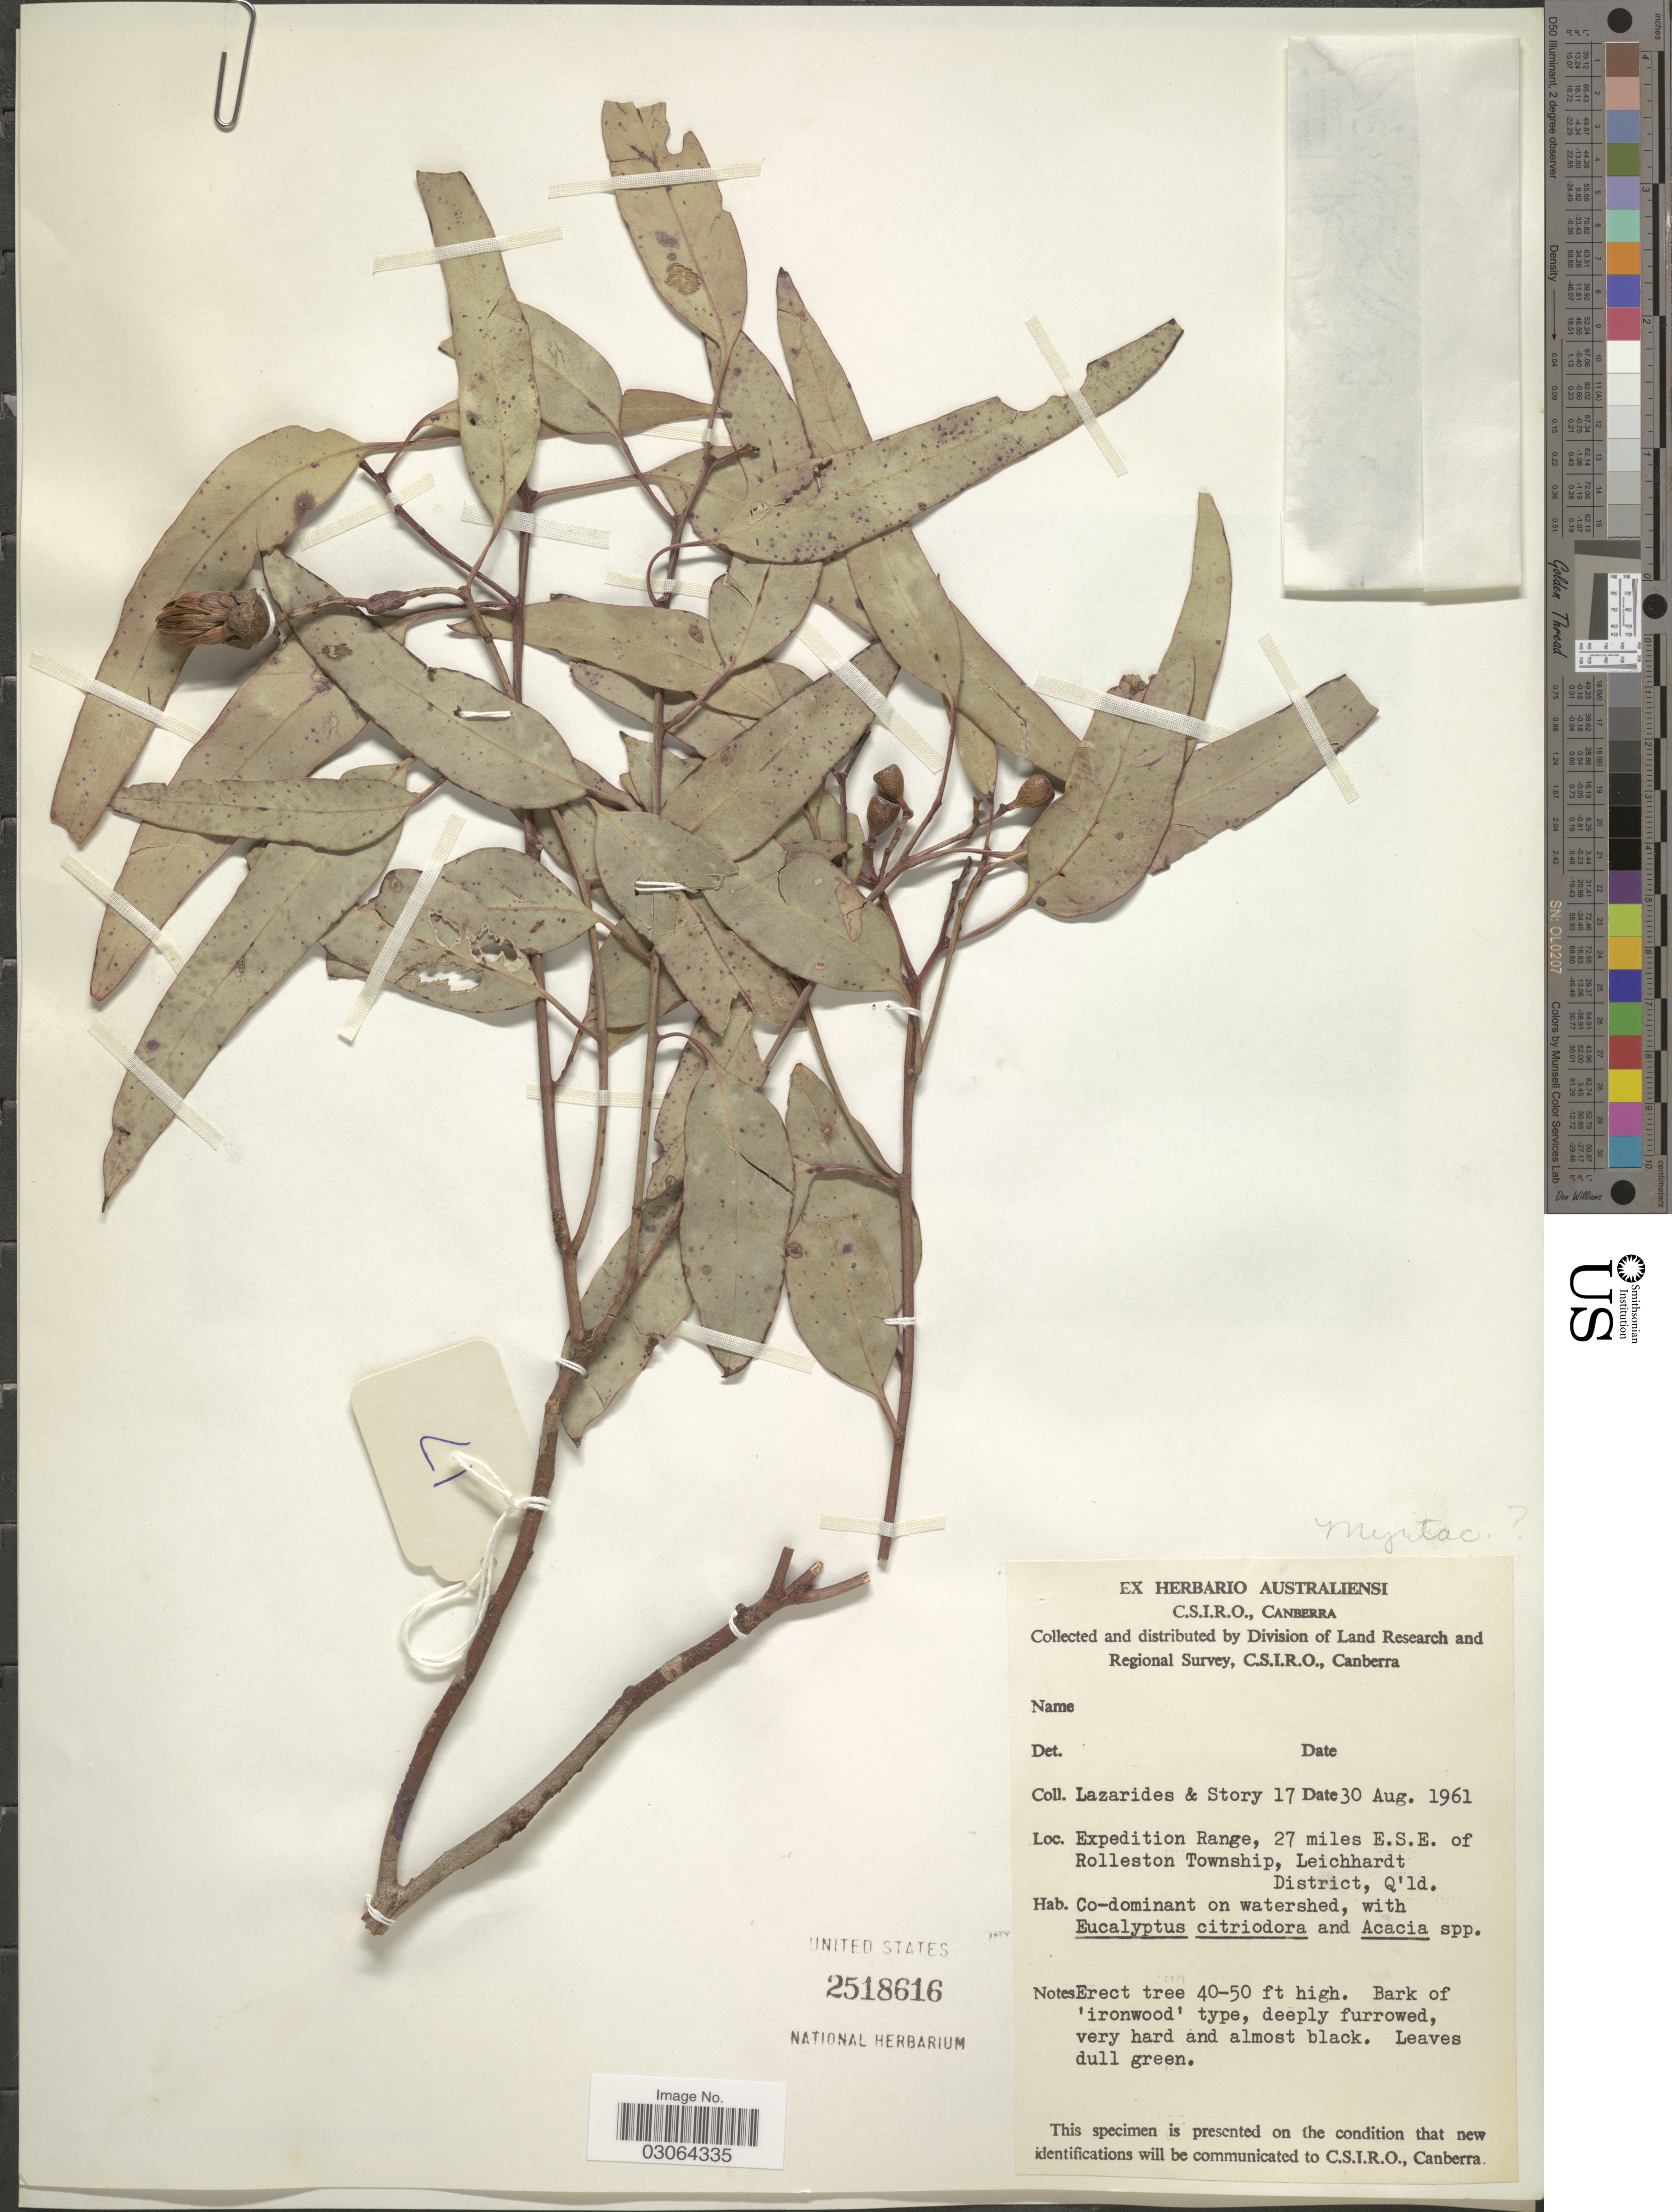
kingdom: Plantae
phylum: Tracheophyta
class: Magnoliopsida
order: Myrtales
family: Myrtaceae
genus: Eucalyptus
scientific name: Eucalyptus sp.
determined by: Strong, Mark T., (BOT), Smithsonian Institution - National Museum of Natural History (UNITED STATES)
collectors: M. Lazarides & -. Story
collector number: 17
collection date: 1961-08-30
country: Australia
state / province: Queensland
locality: Expedition Range, 27 miles E.S.E. of Rolleston Township, Leichhardt District, Q'ld.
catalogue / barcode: US 2518616